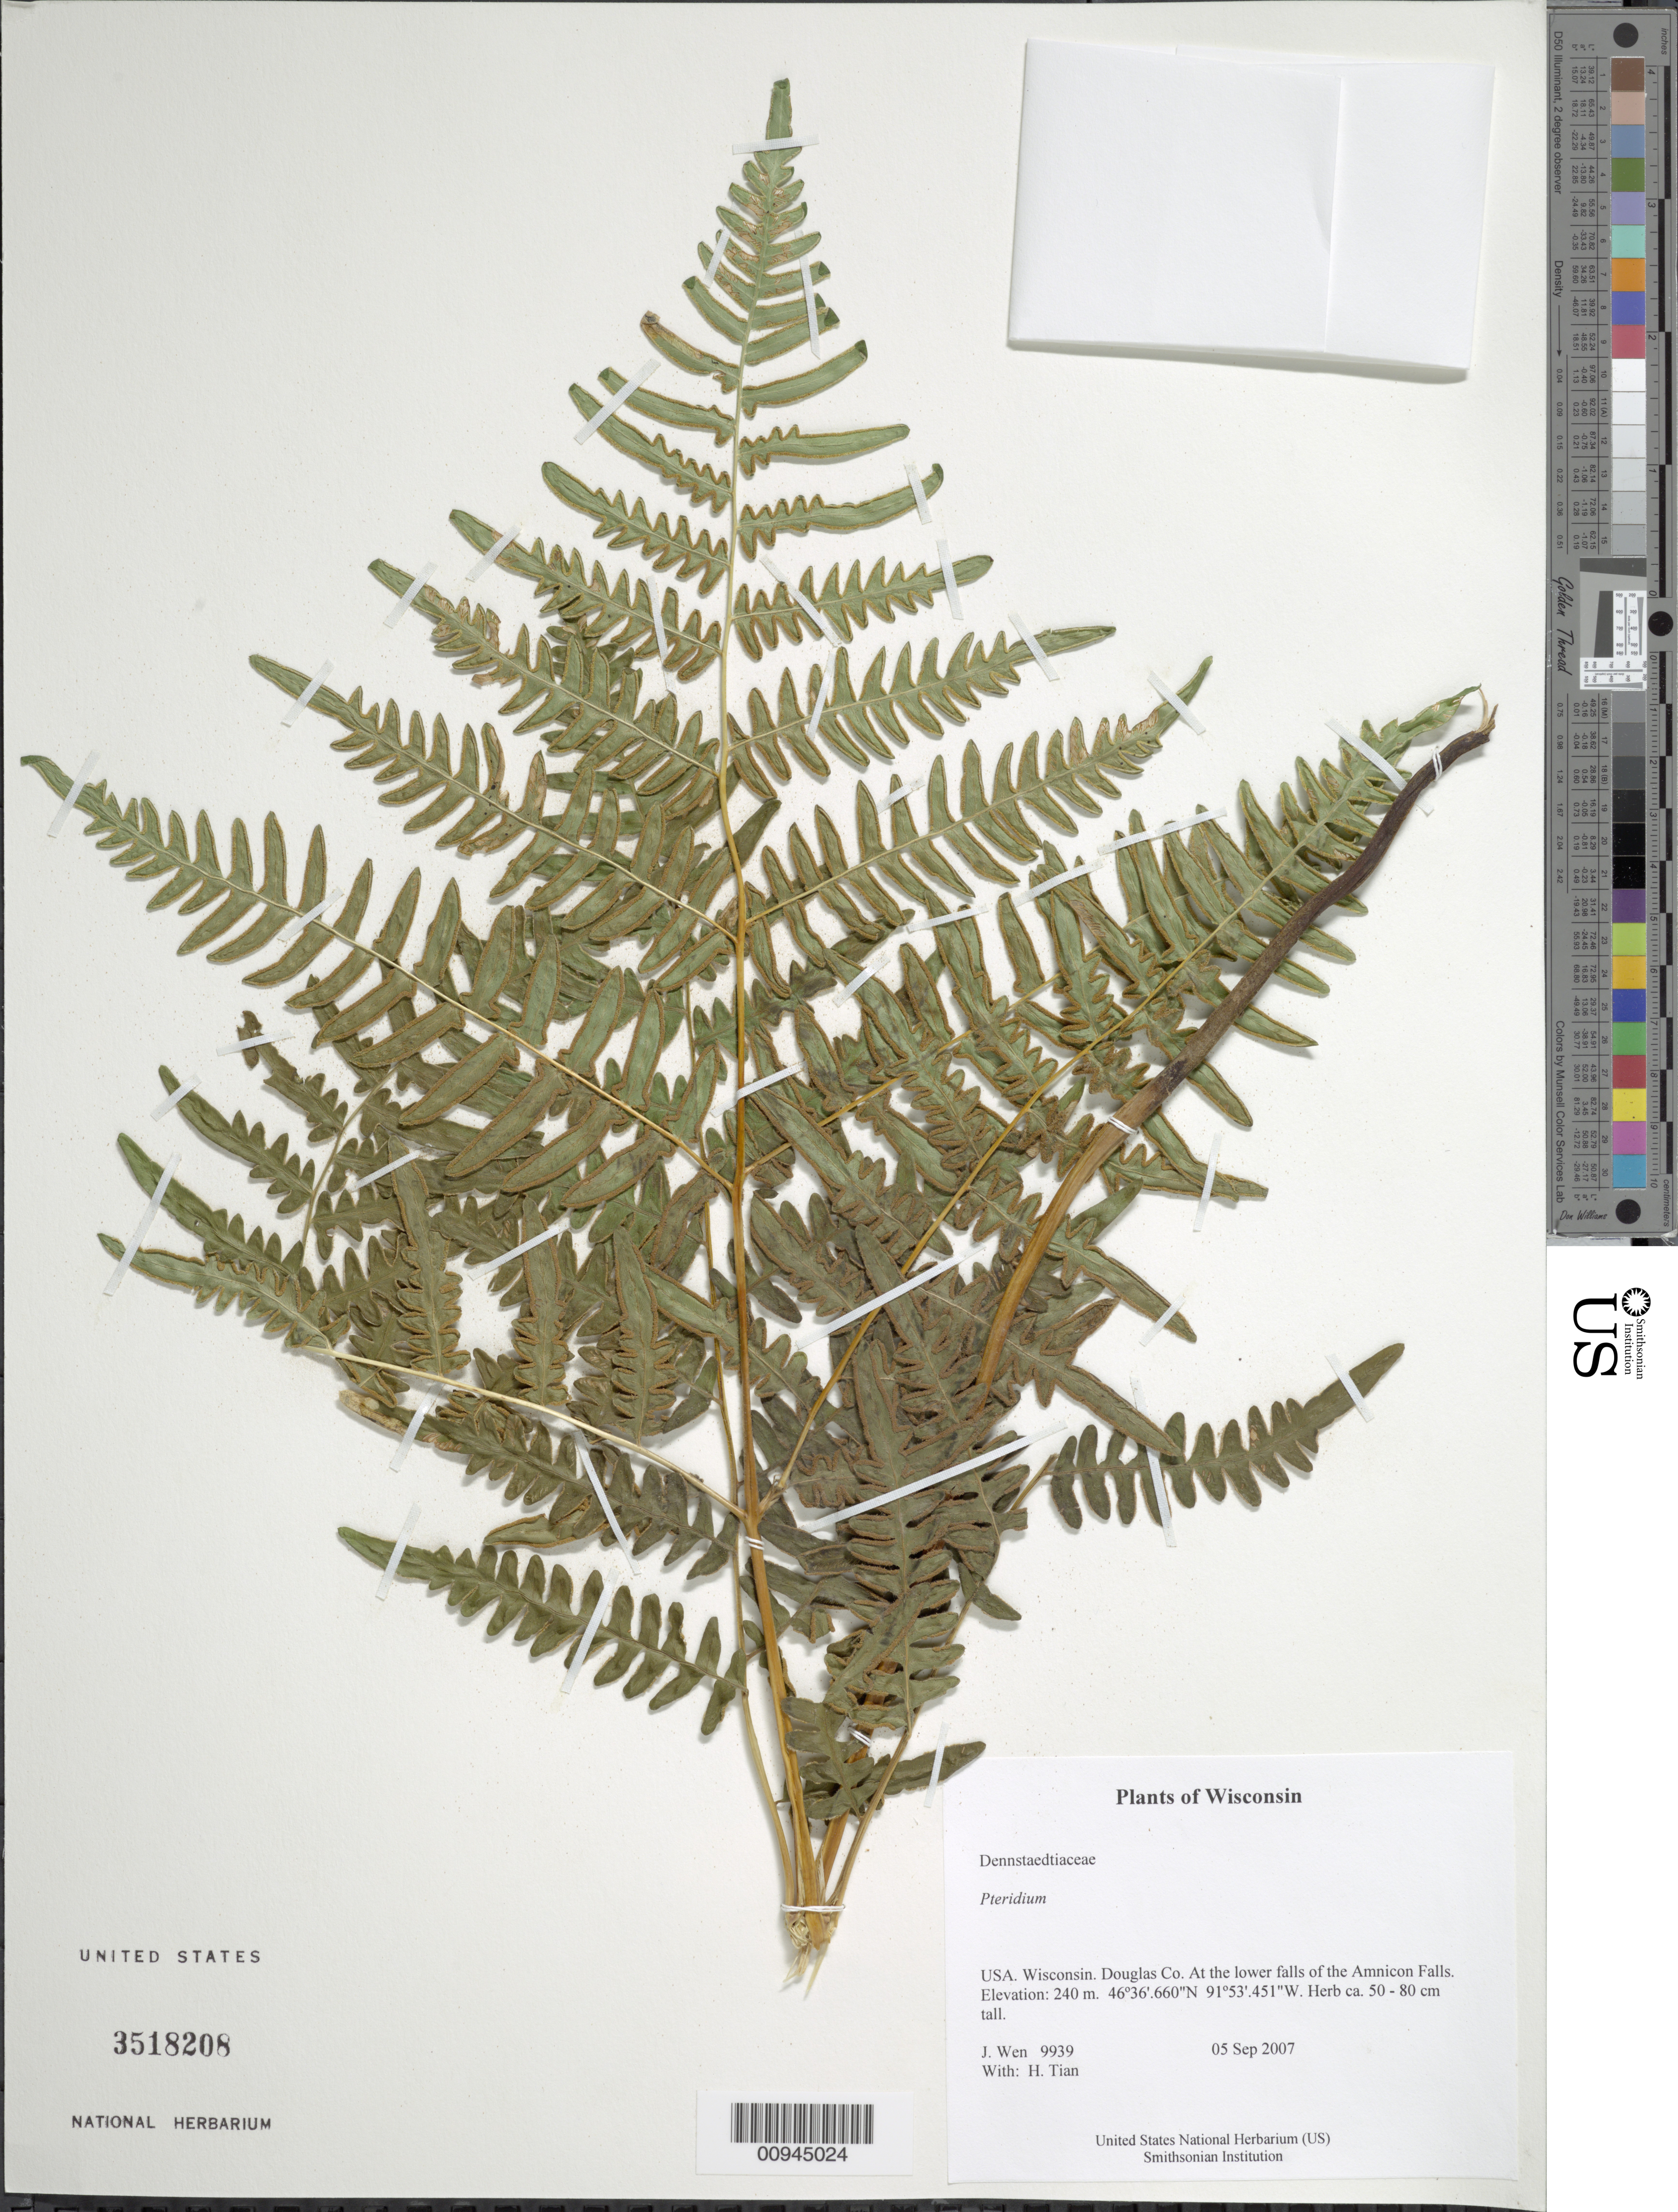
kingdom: Plantae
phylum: Tracheophyta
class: Polypodiopsida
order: Polypodiales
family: Dennstaedtiaceae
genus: Pteridium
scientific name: Pteridium aquilinum var. latiusculum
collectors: J. Wen & H. Tian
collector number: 9939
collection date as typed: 05 Sep 2007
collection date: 2007-09-05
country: United States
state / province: Wisconsin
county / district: Douglas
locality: At the lower falls of the Amnicon Falls.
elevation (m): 240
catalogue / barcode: US 3518208